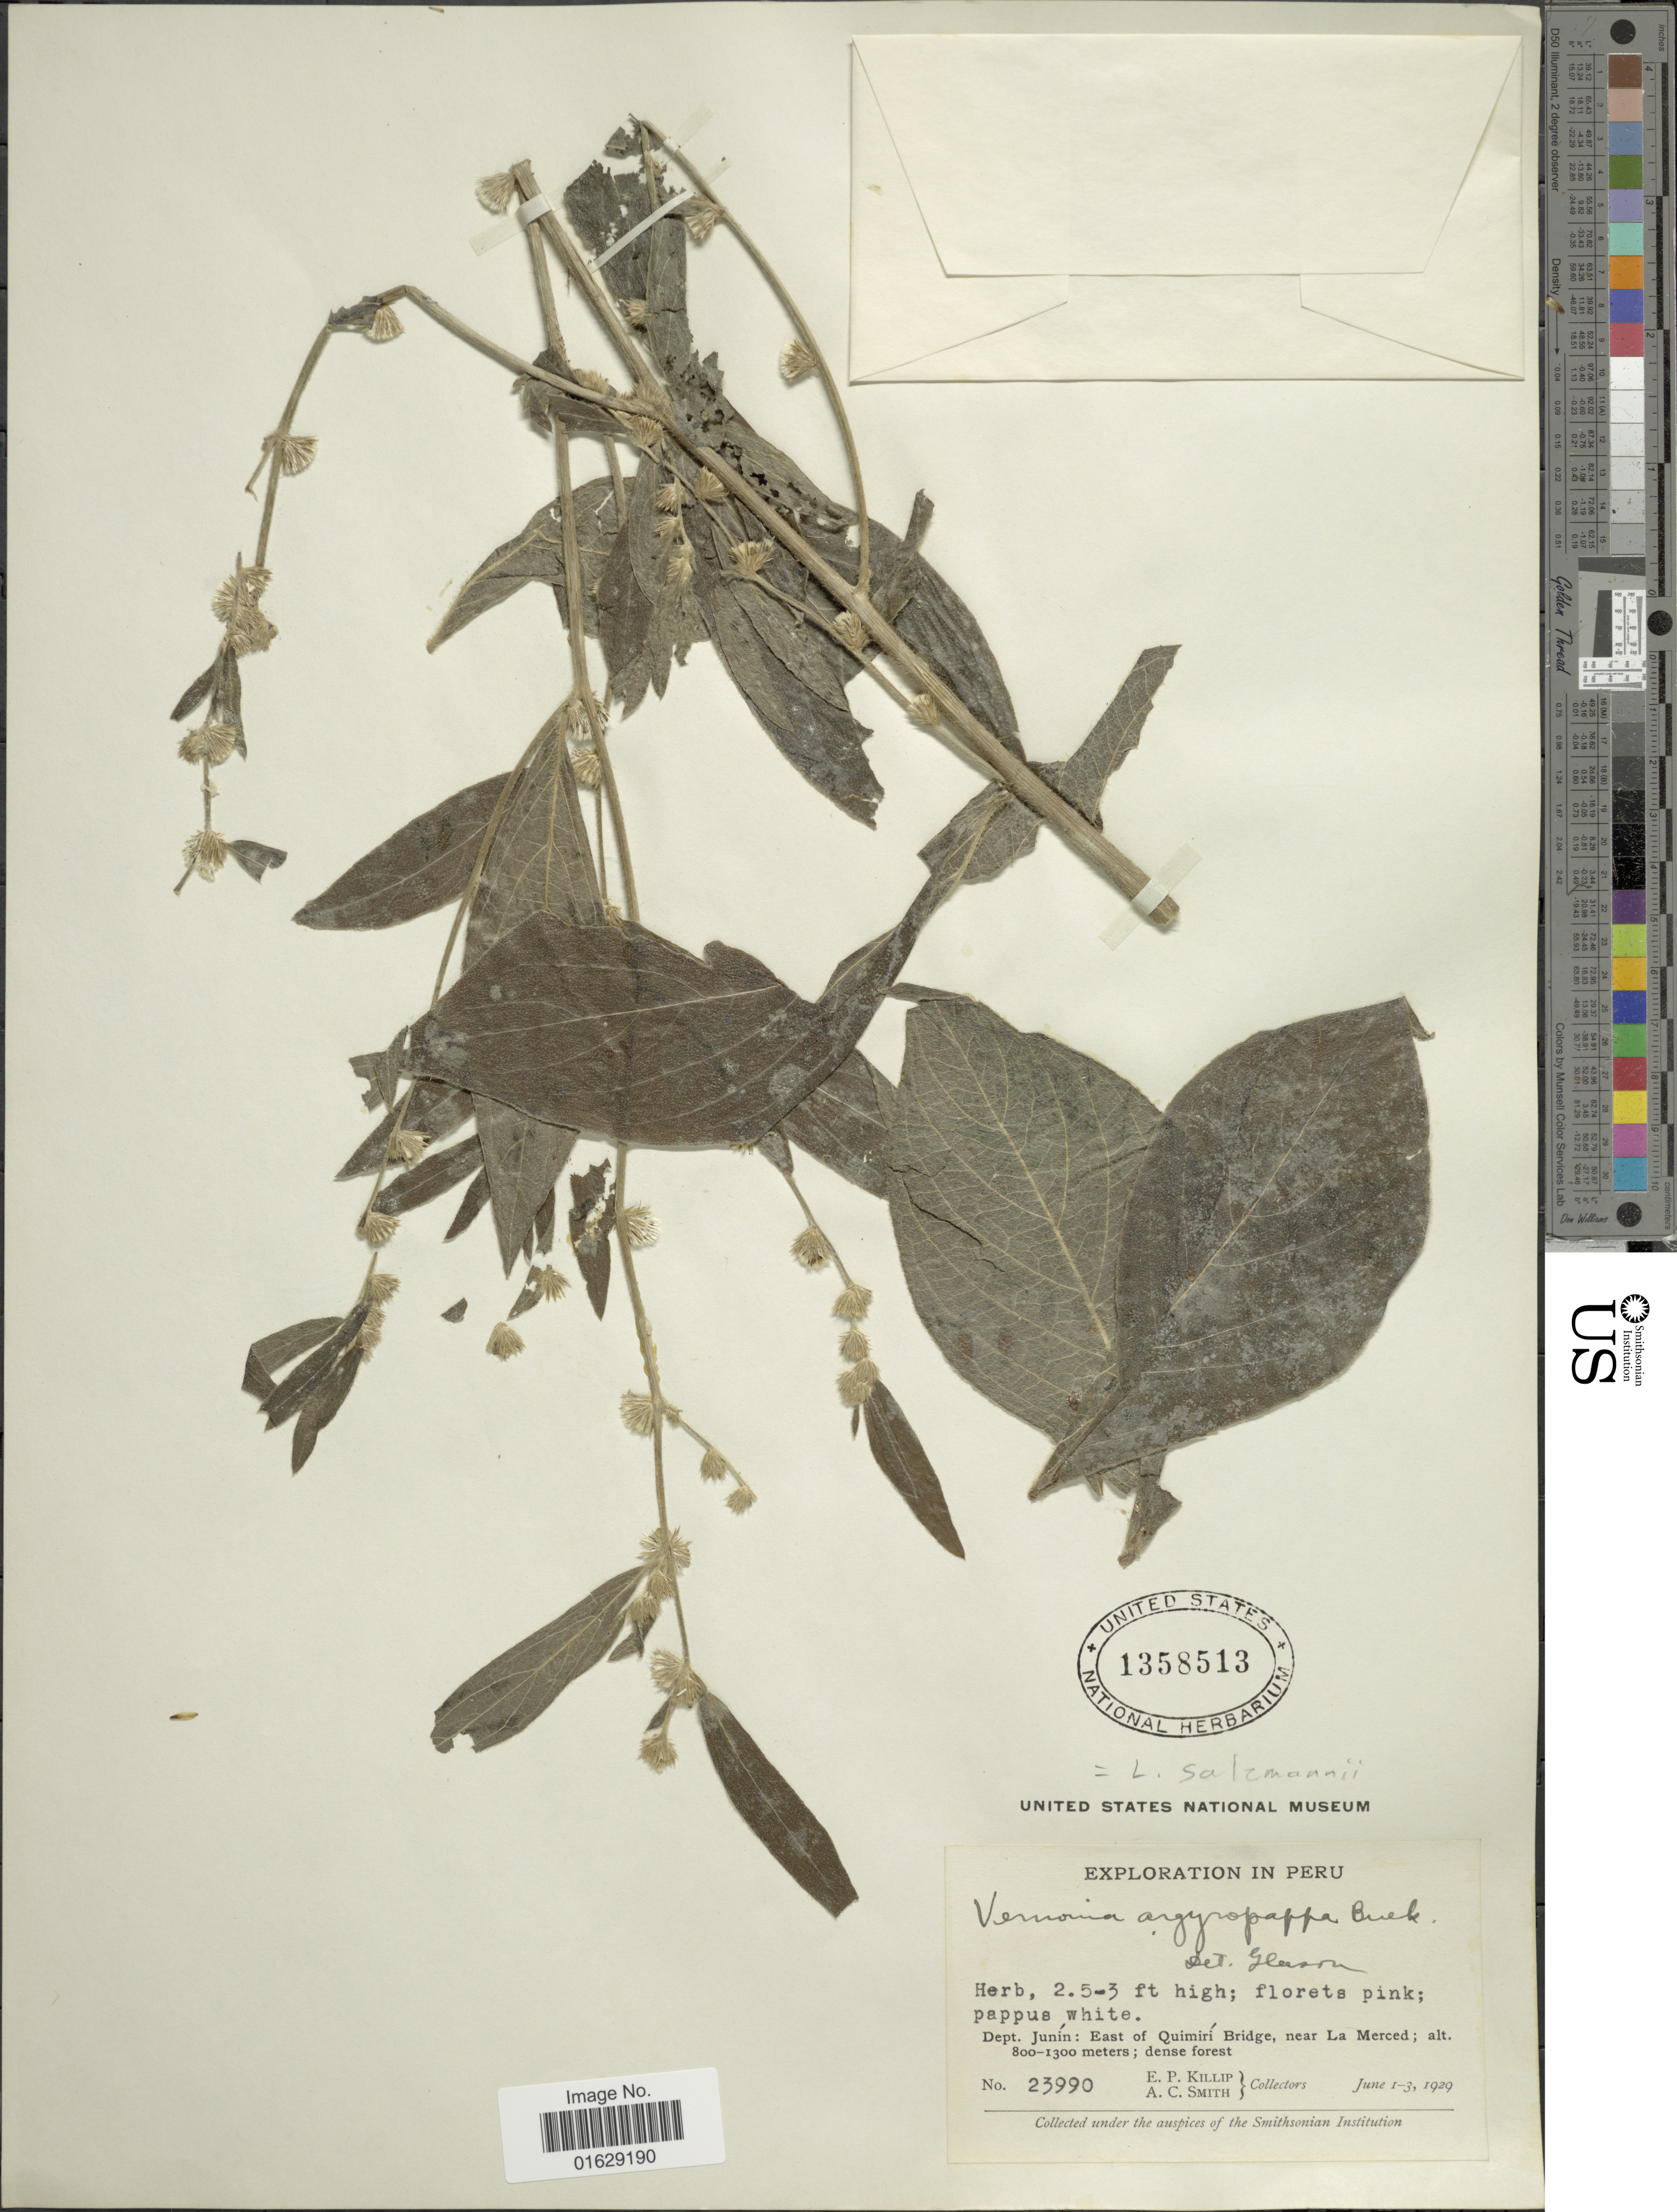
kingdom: Plantae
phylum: Tracheophyta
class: Magnoliopsida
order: Asterales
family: Asteraceae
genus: Lepidaploa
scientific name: Lepidaploa salzmannii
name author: (DC.) H. Rob.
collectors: E. P. Killip & A. C. Smith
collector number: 23990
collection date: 1929-06-01/1929-06-03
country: Peru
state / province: Junín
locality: Dept. Junin: East of Quimiri Bridge, near La Merced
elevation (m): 800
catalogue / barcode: US 1358513